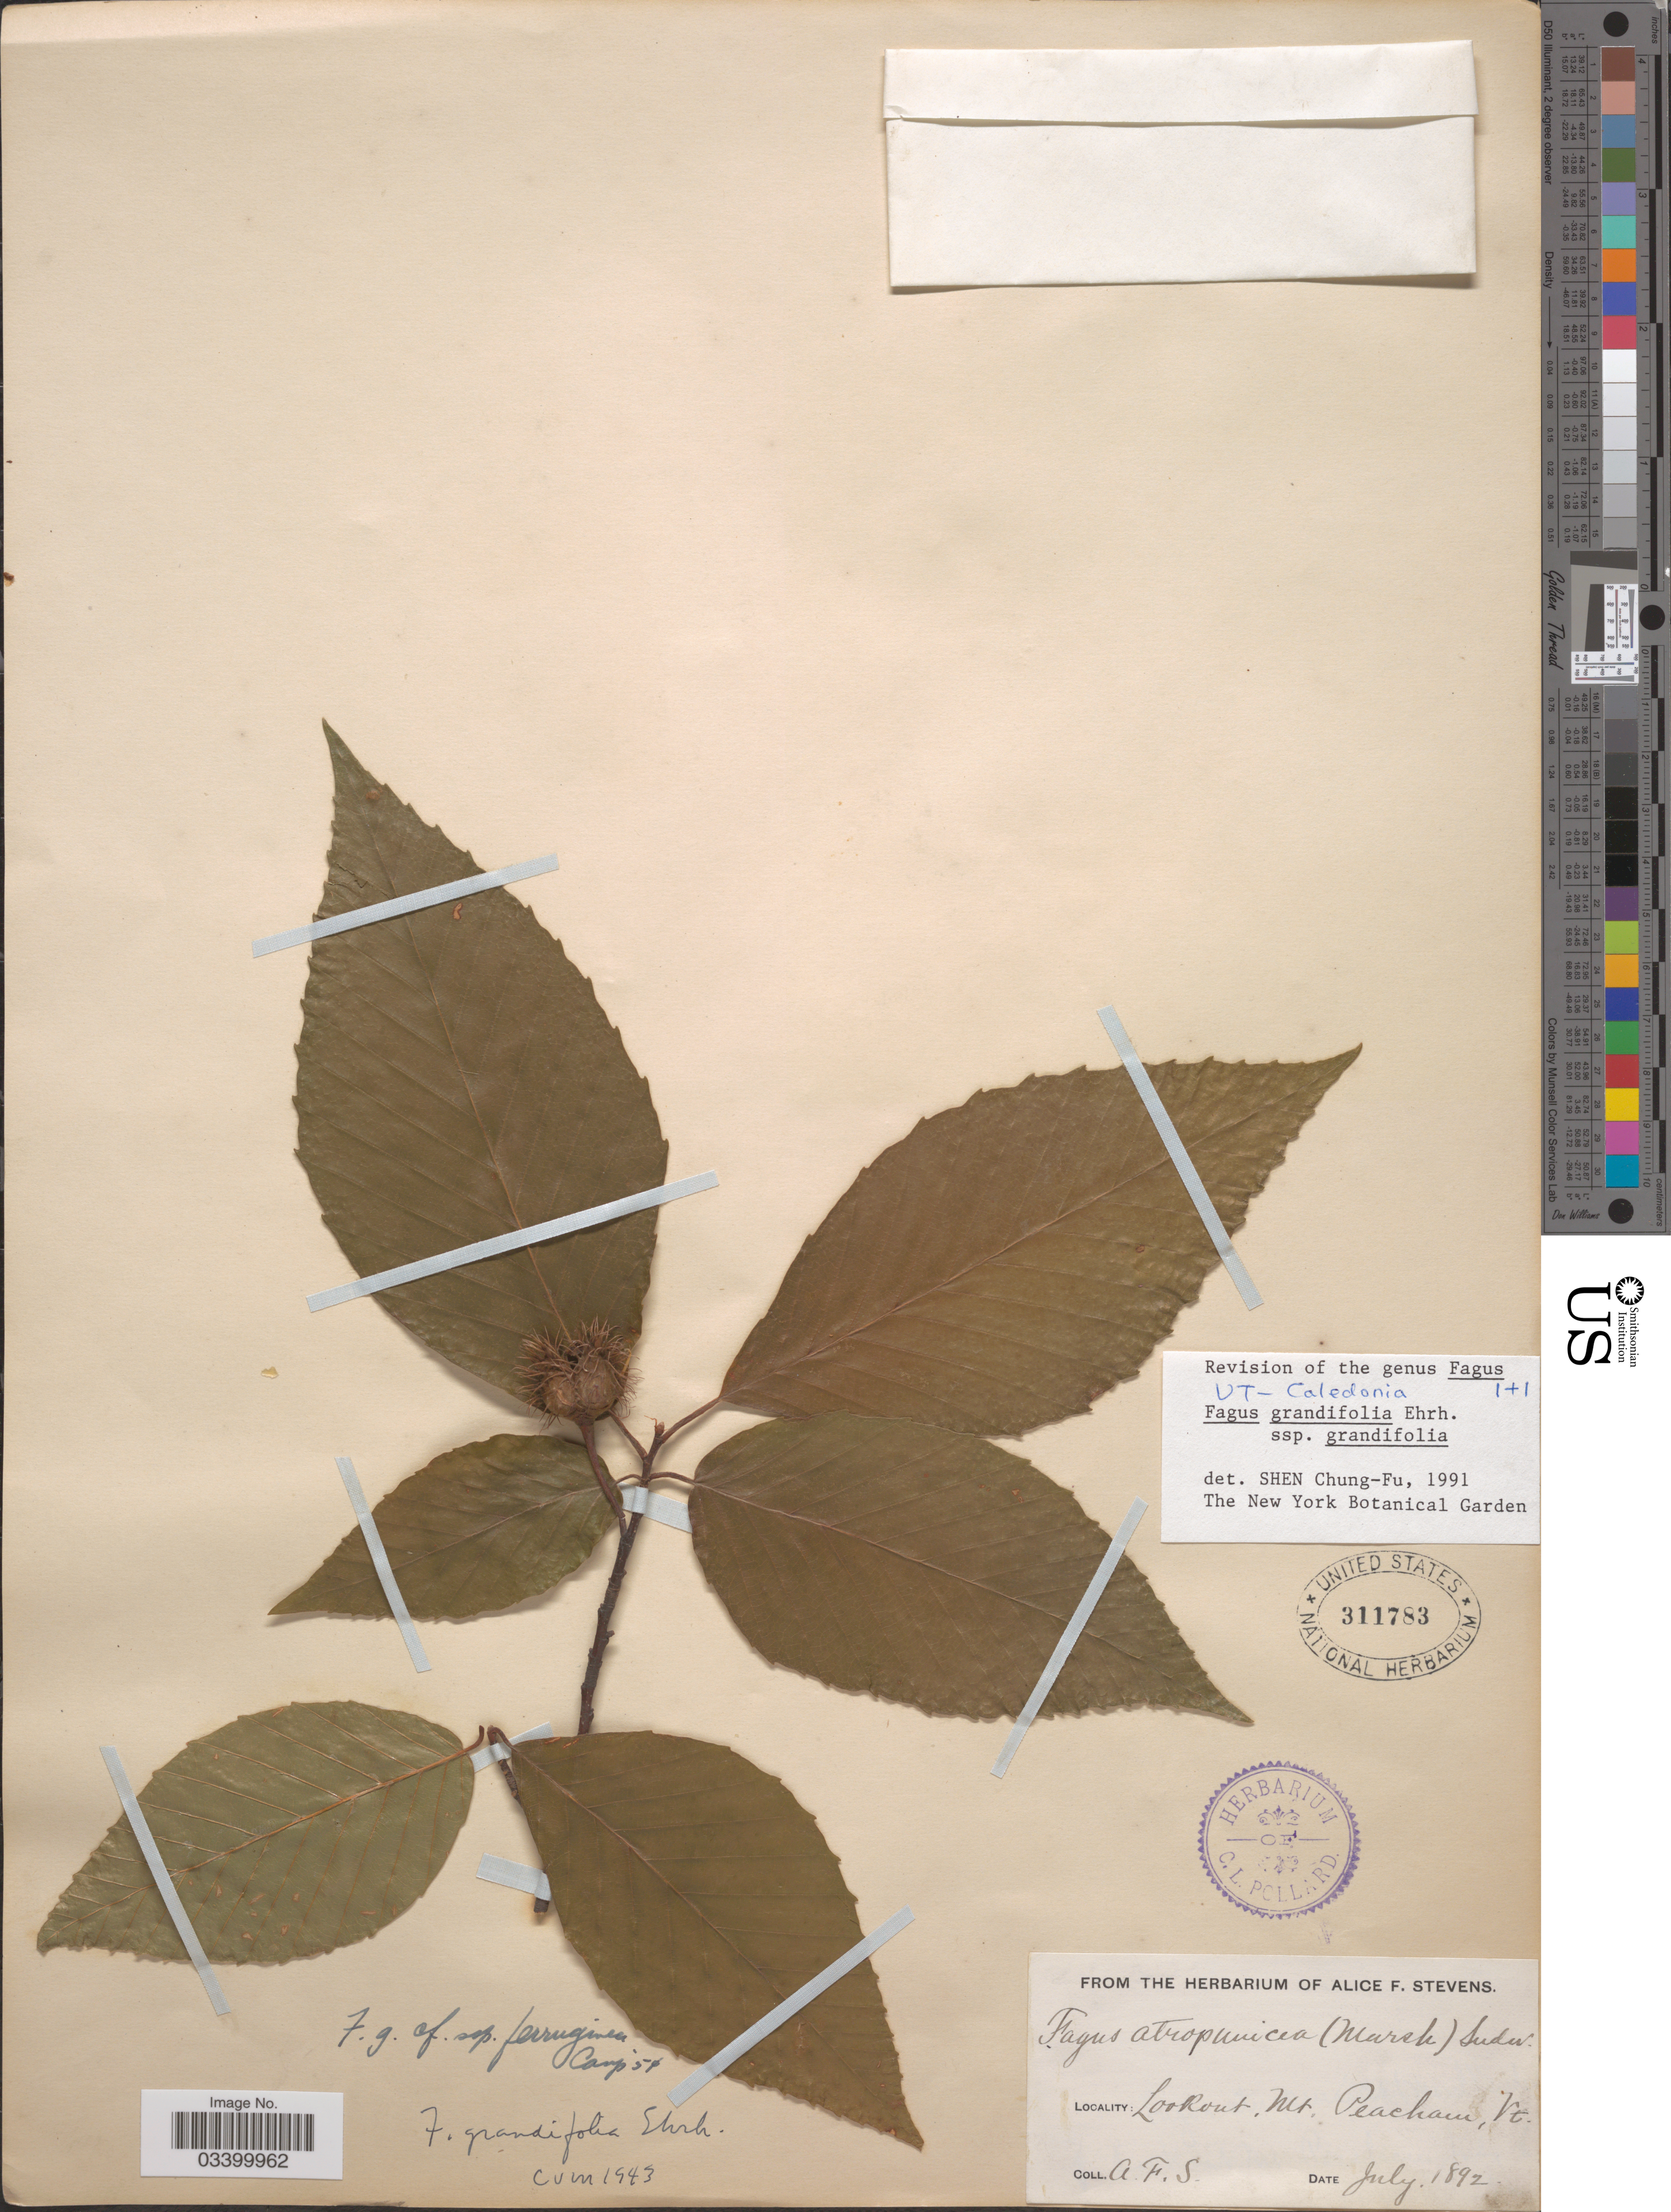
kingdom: Plantae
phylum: Tracheophyta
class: Magnoliopsida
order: Fagales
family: Fagaceae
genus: Fagus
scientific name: Fagus grandifolia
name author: Ehrh.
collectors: A. Stevens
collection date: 1892-07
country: United States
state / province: Vermont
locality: Lookout Mt. Peacham.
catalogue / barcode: US 311783